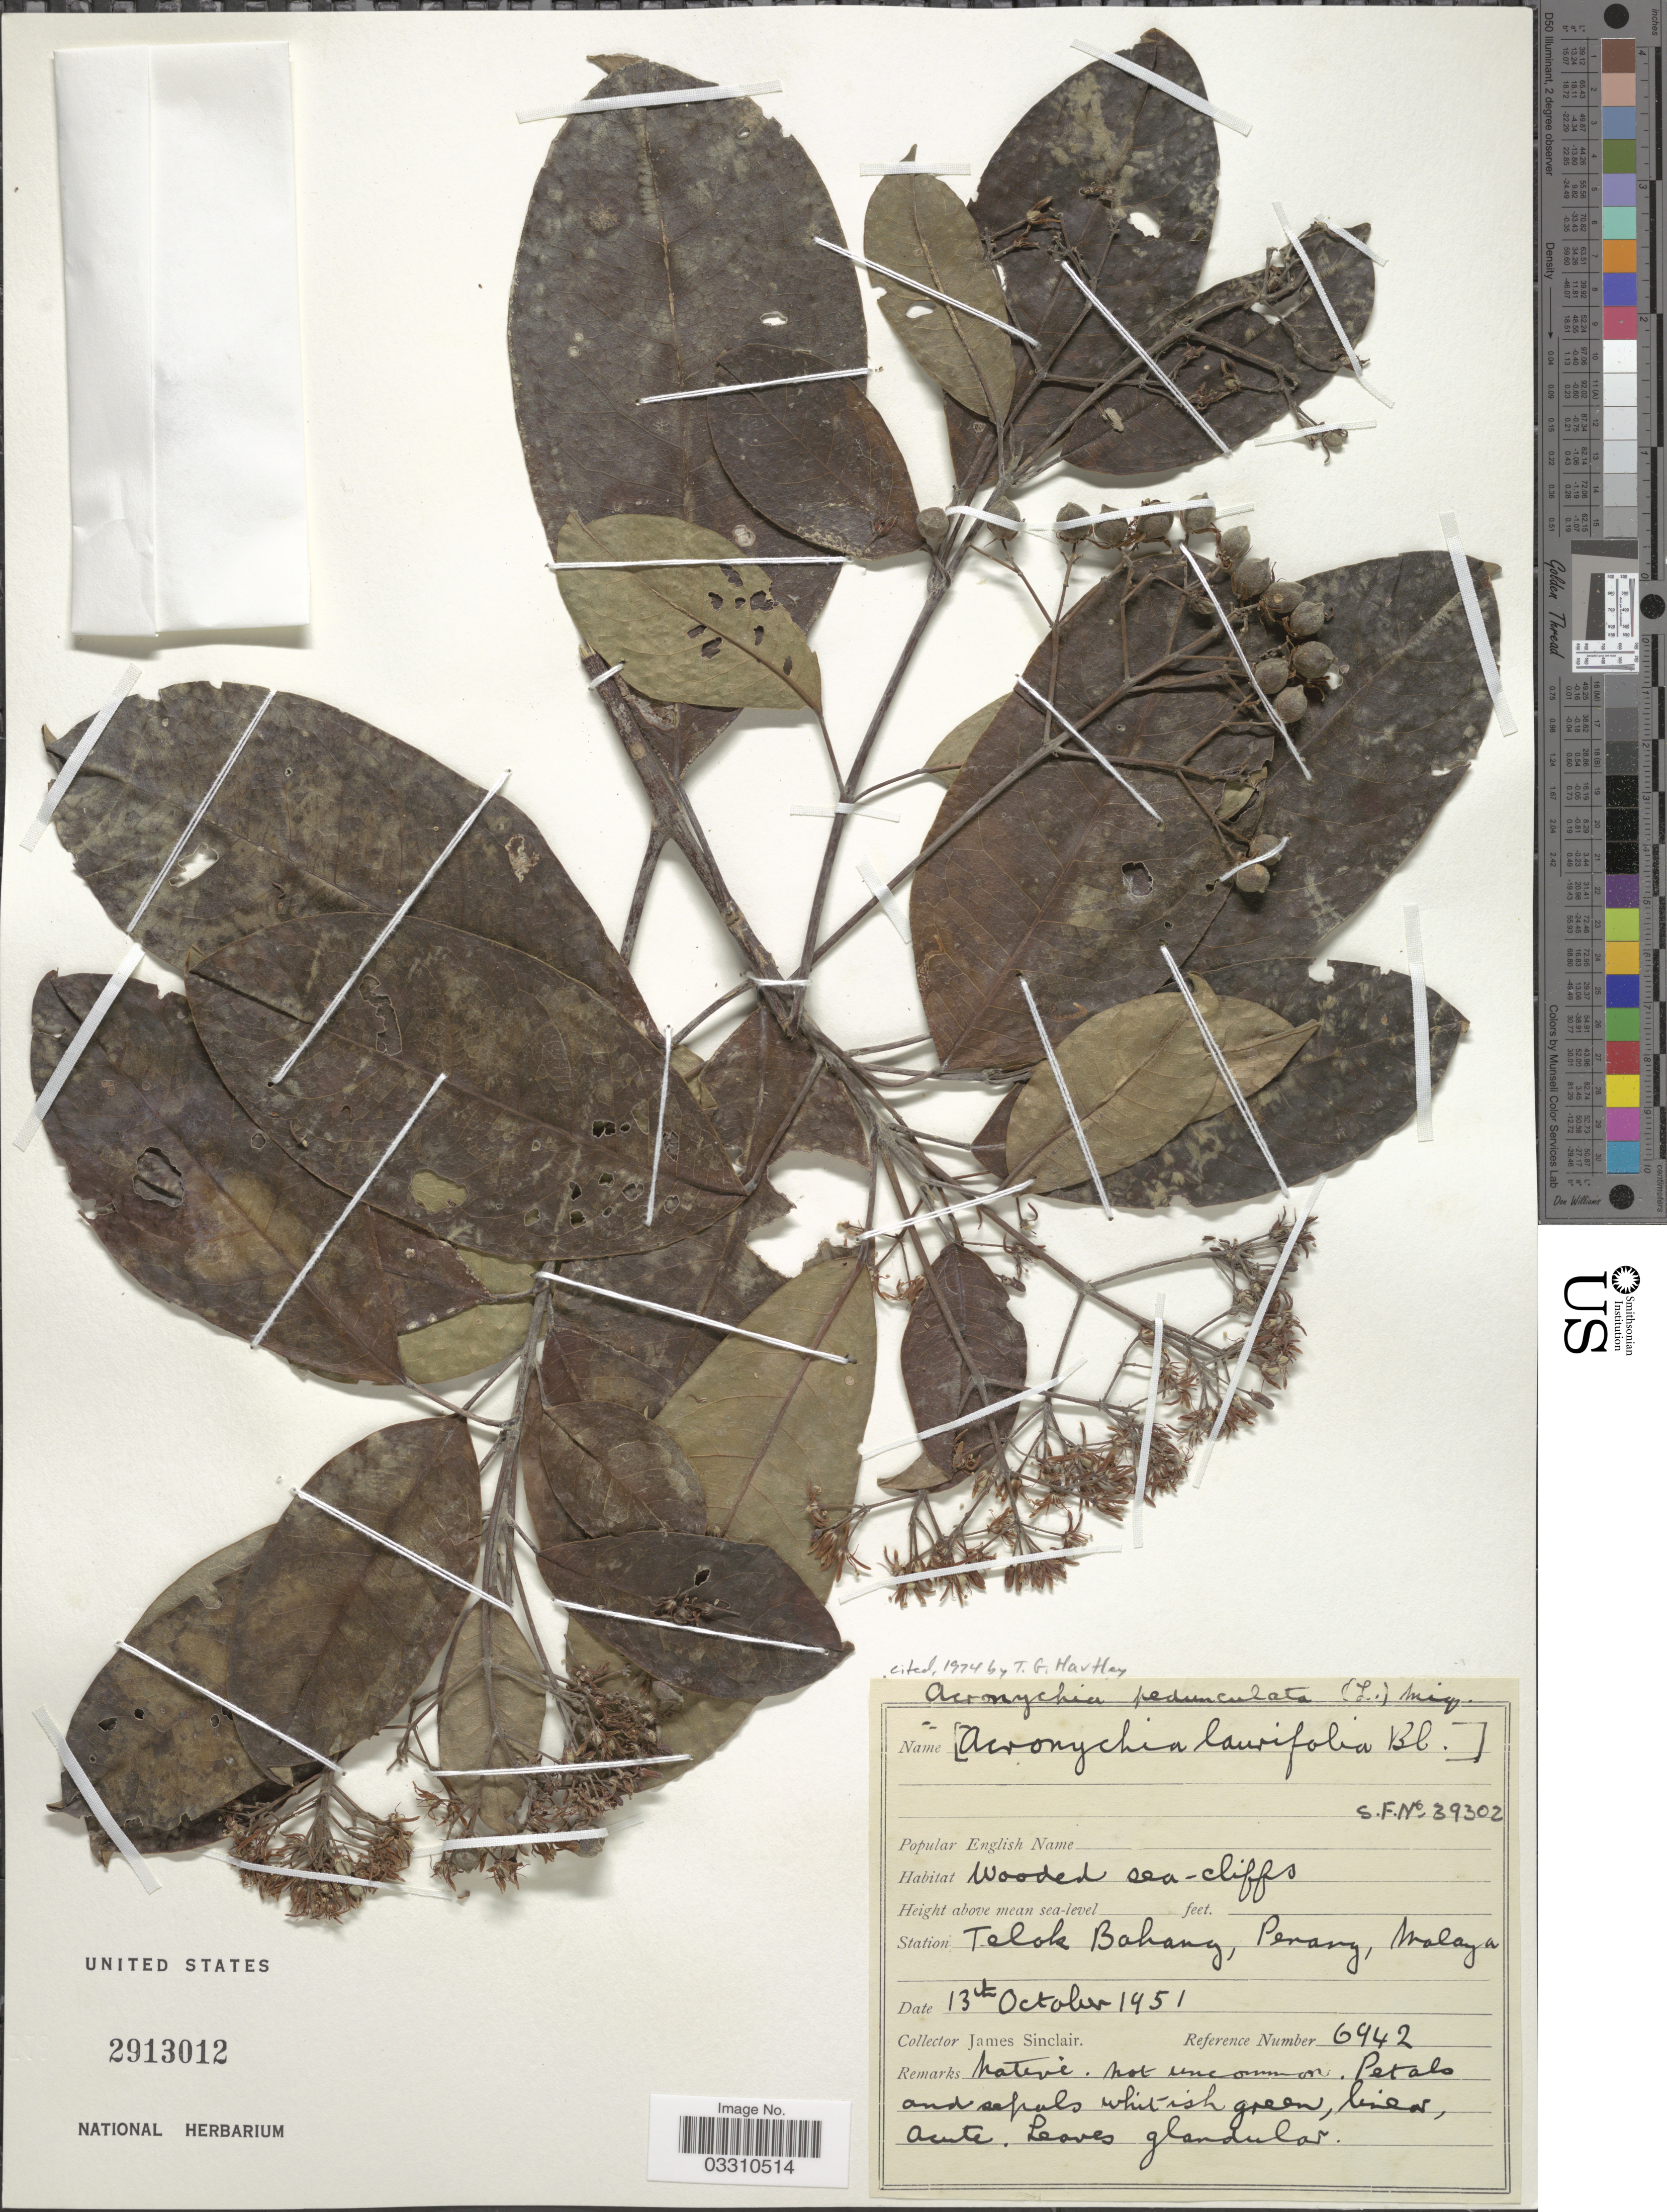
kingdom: Plantae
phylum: Tracheophyta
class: Magnoliopsida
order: Sapindales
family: Rutaceae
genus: Acronychia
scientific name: Acronychia pedunculata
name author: (L.) Miq.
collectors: J. Sinclair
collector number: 6942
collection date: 1951-10-13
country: Malaysia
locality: Station Teluk Bahang, Penang, Malaya.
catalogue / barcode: US 2913012